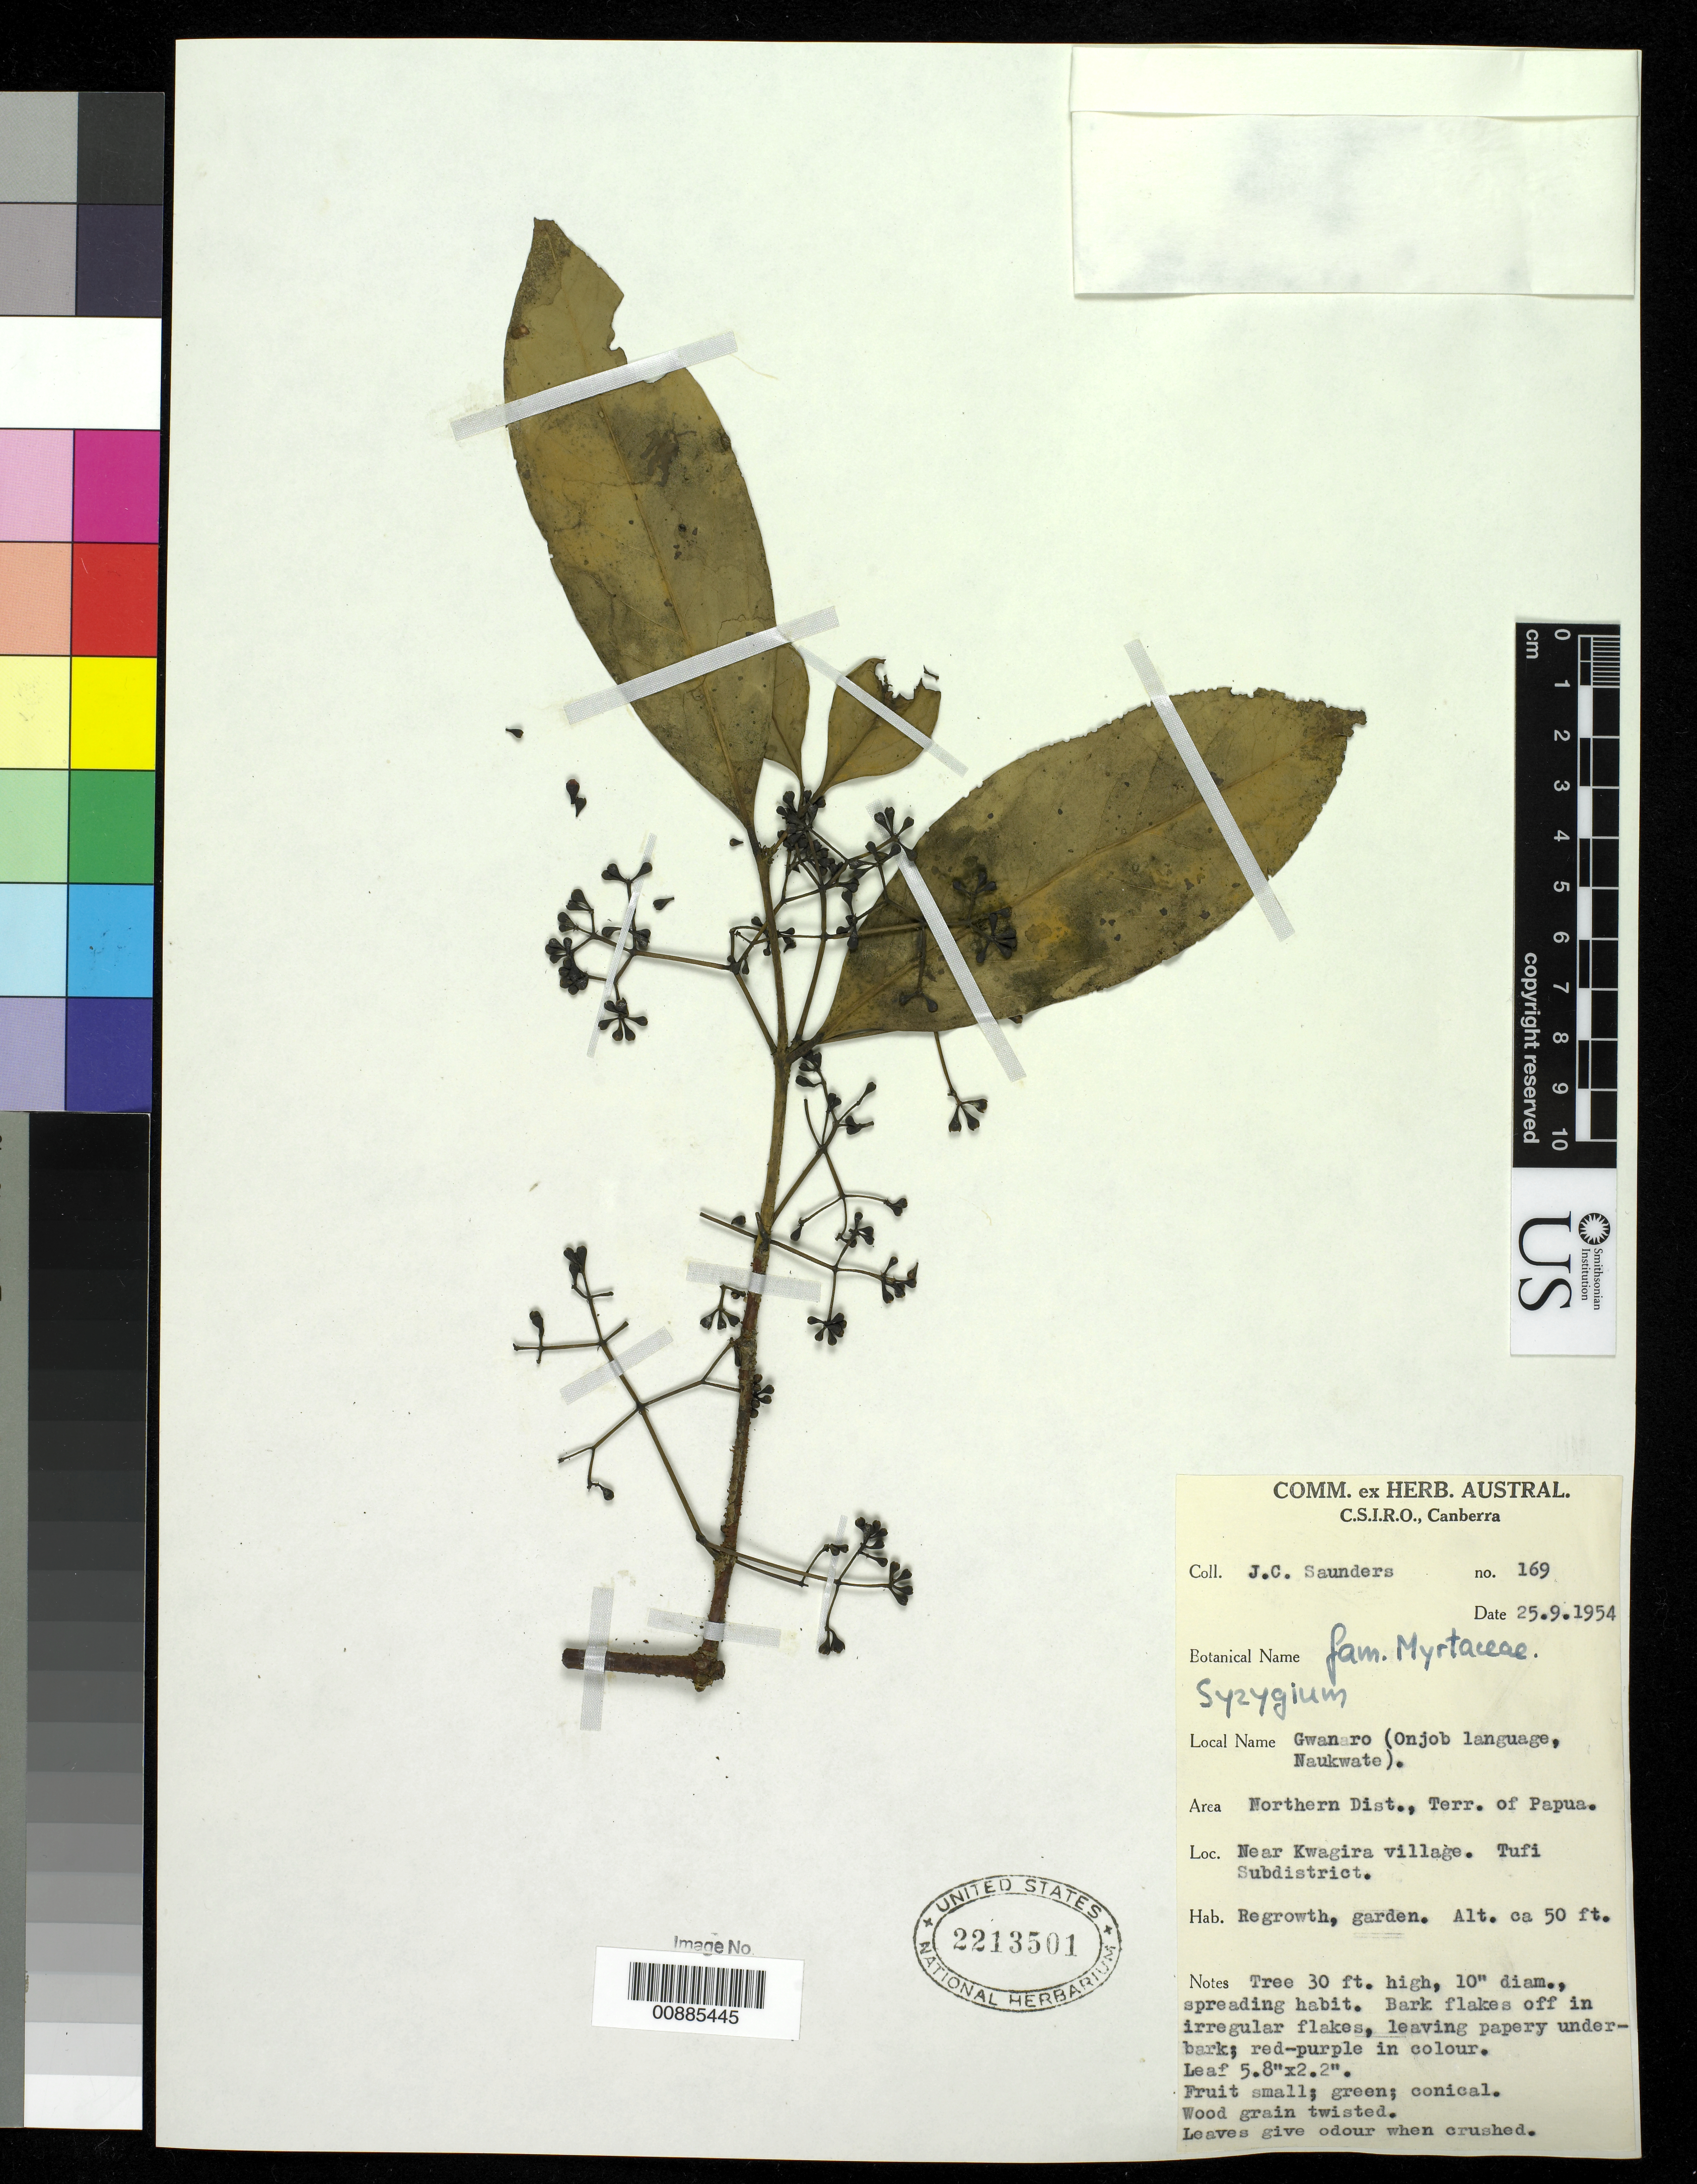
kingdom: Plantae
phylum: Tracheophyta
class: Magnoliopsida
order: Myrtales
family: Myrtaceae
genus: Syzygium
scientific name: Syzygium sp.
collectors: J. C. Saunders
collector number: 169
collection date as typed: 25 Sep 1954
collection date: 1954-09-25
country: Papua New Guinea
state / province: Northern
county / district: Tufi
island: New Guinea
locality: near Kwagira village. Tufi subdistrict.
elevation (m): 15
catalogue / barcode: US 2213501